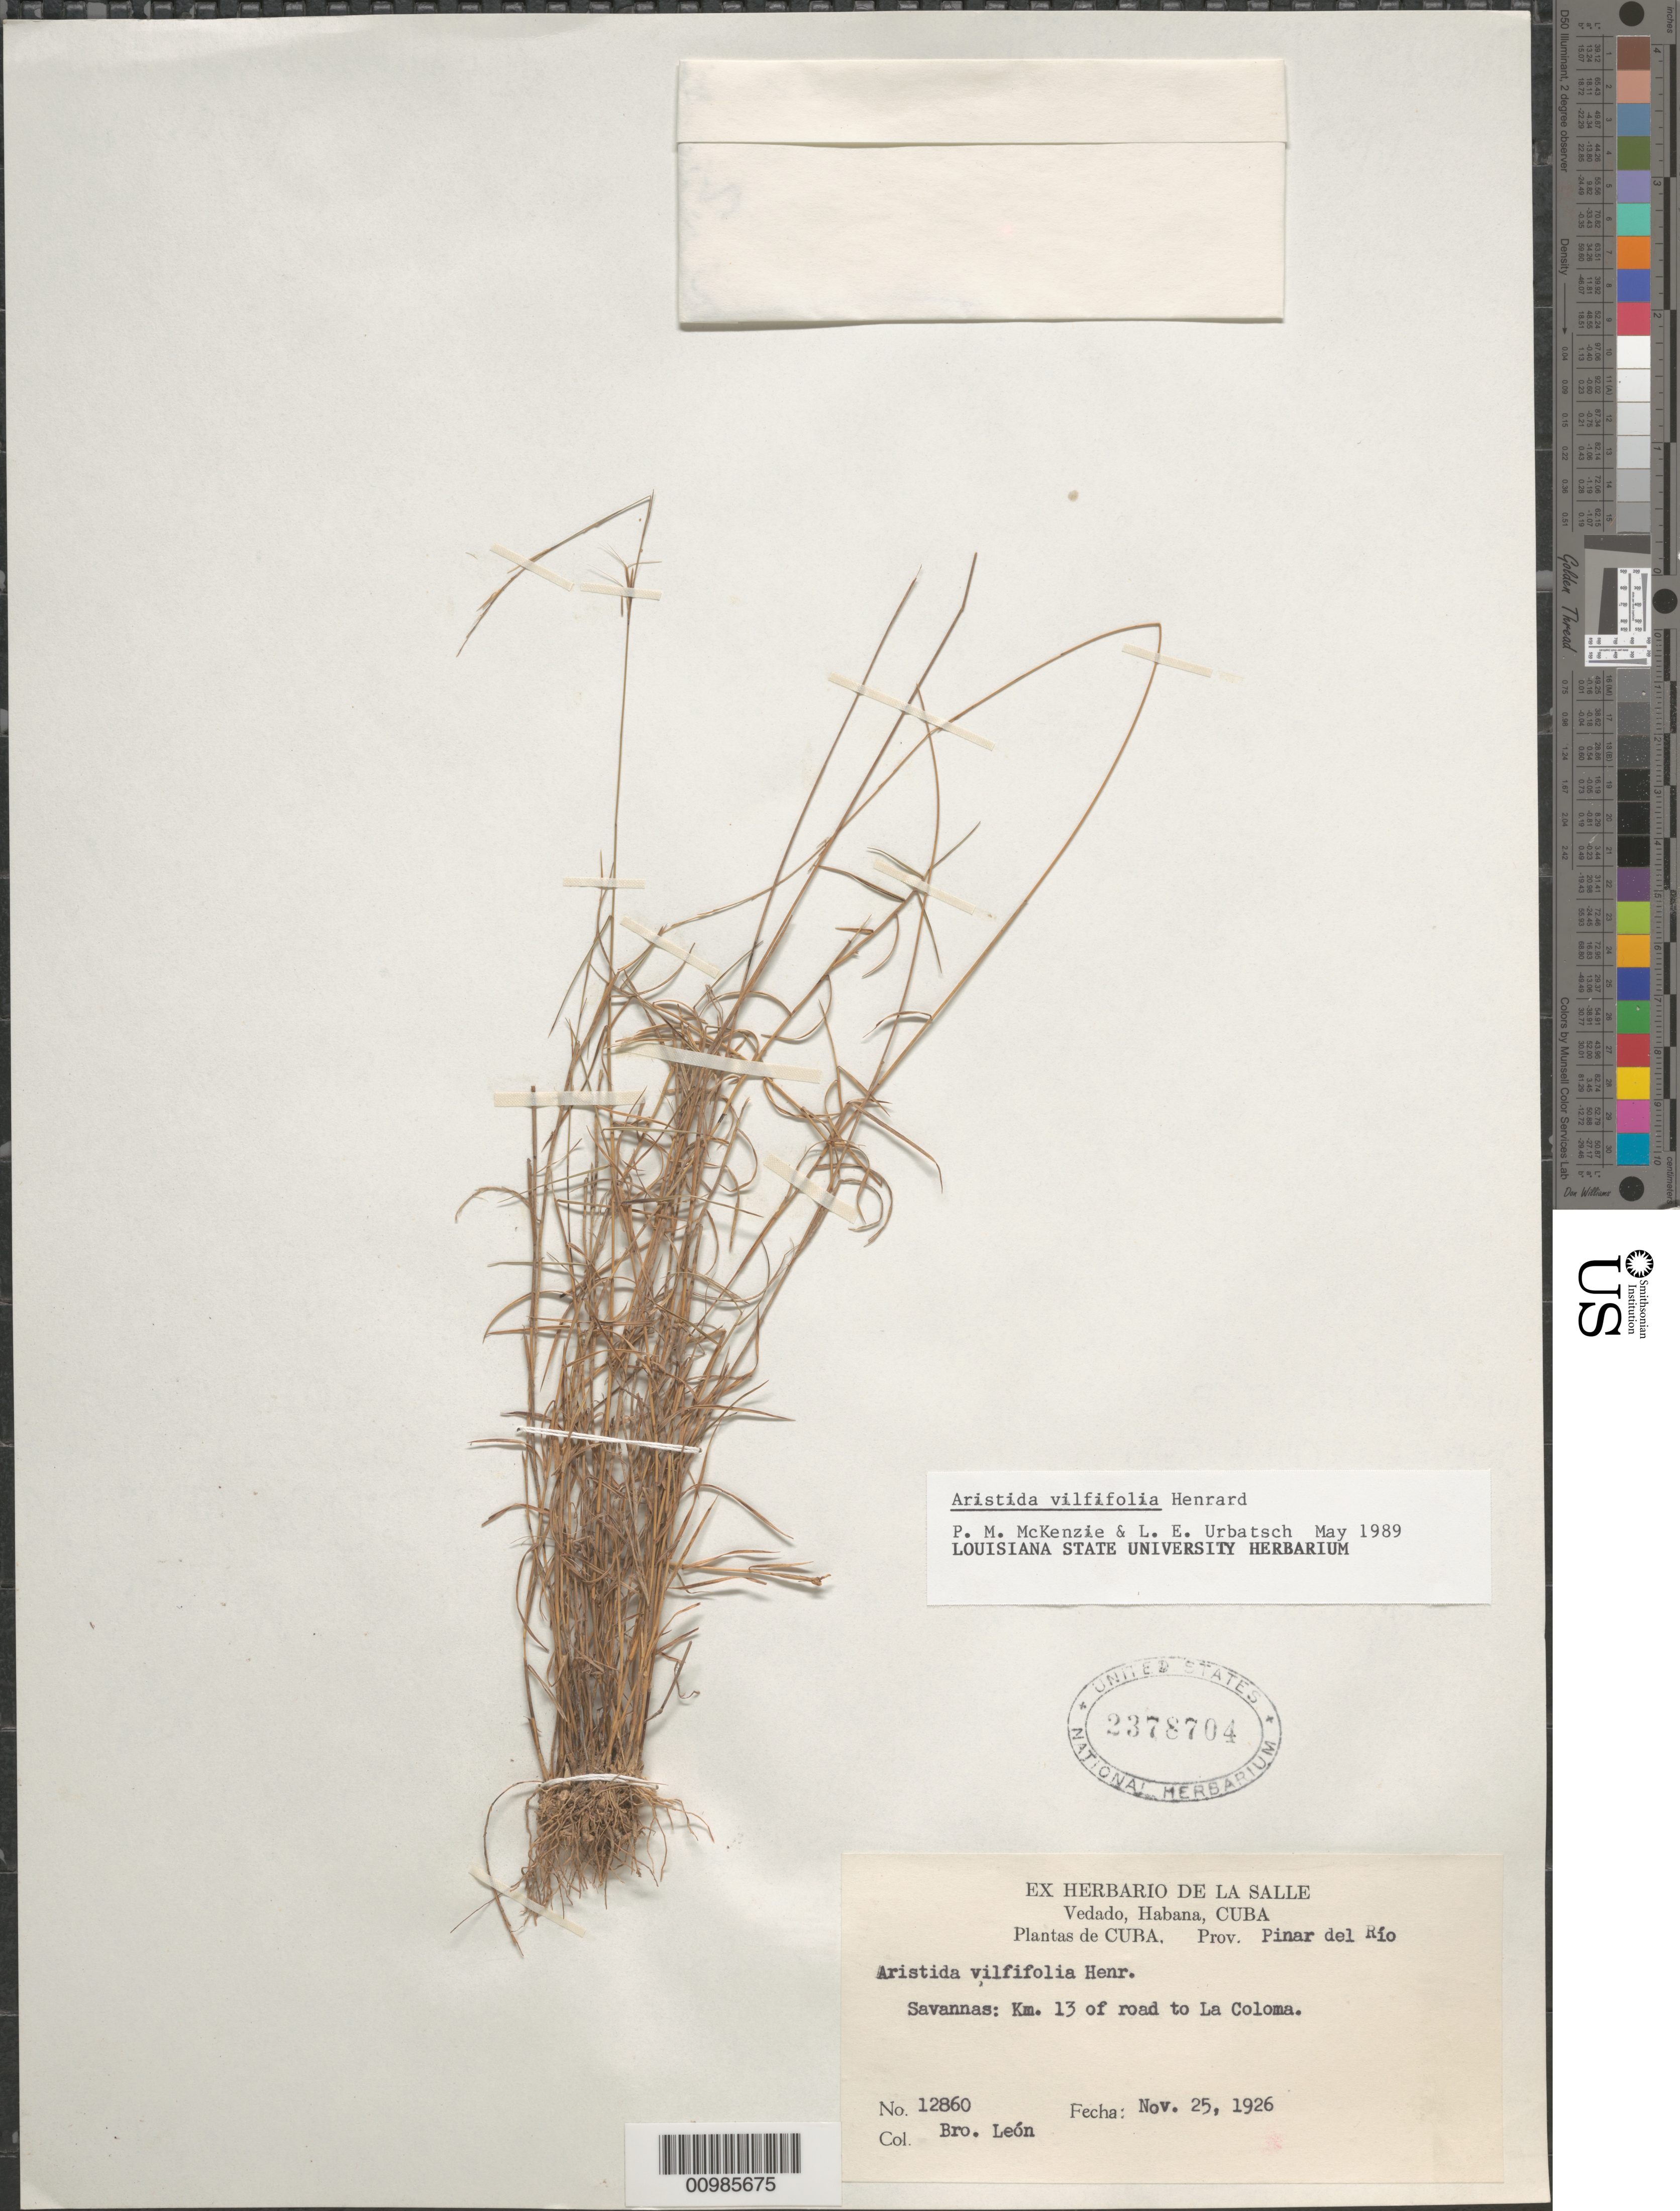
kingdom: Plantae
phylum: Tracheophyta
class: Liliopsida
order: Poales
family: Poaceae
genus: Aristida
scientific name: Aristida vilfifolia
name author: Henr.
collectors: Bro. León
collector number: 12860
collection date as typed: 25 Nov 1926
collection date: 1926-11-25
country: Cuba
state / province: Pinar del Rio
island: Cuba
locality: km 13 of road to La Coloma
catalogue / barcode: US 2378704